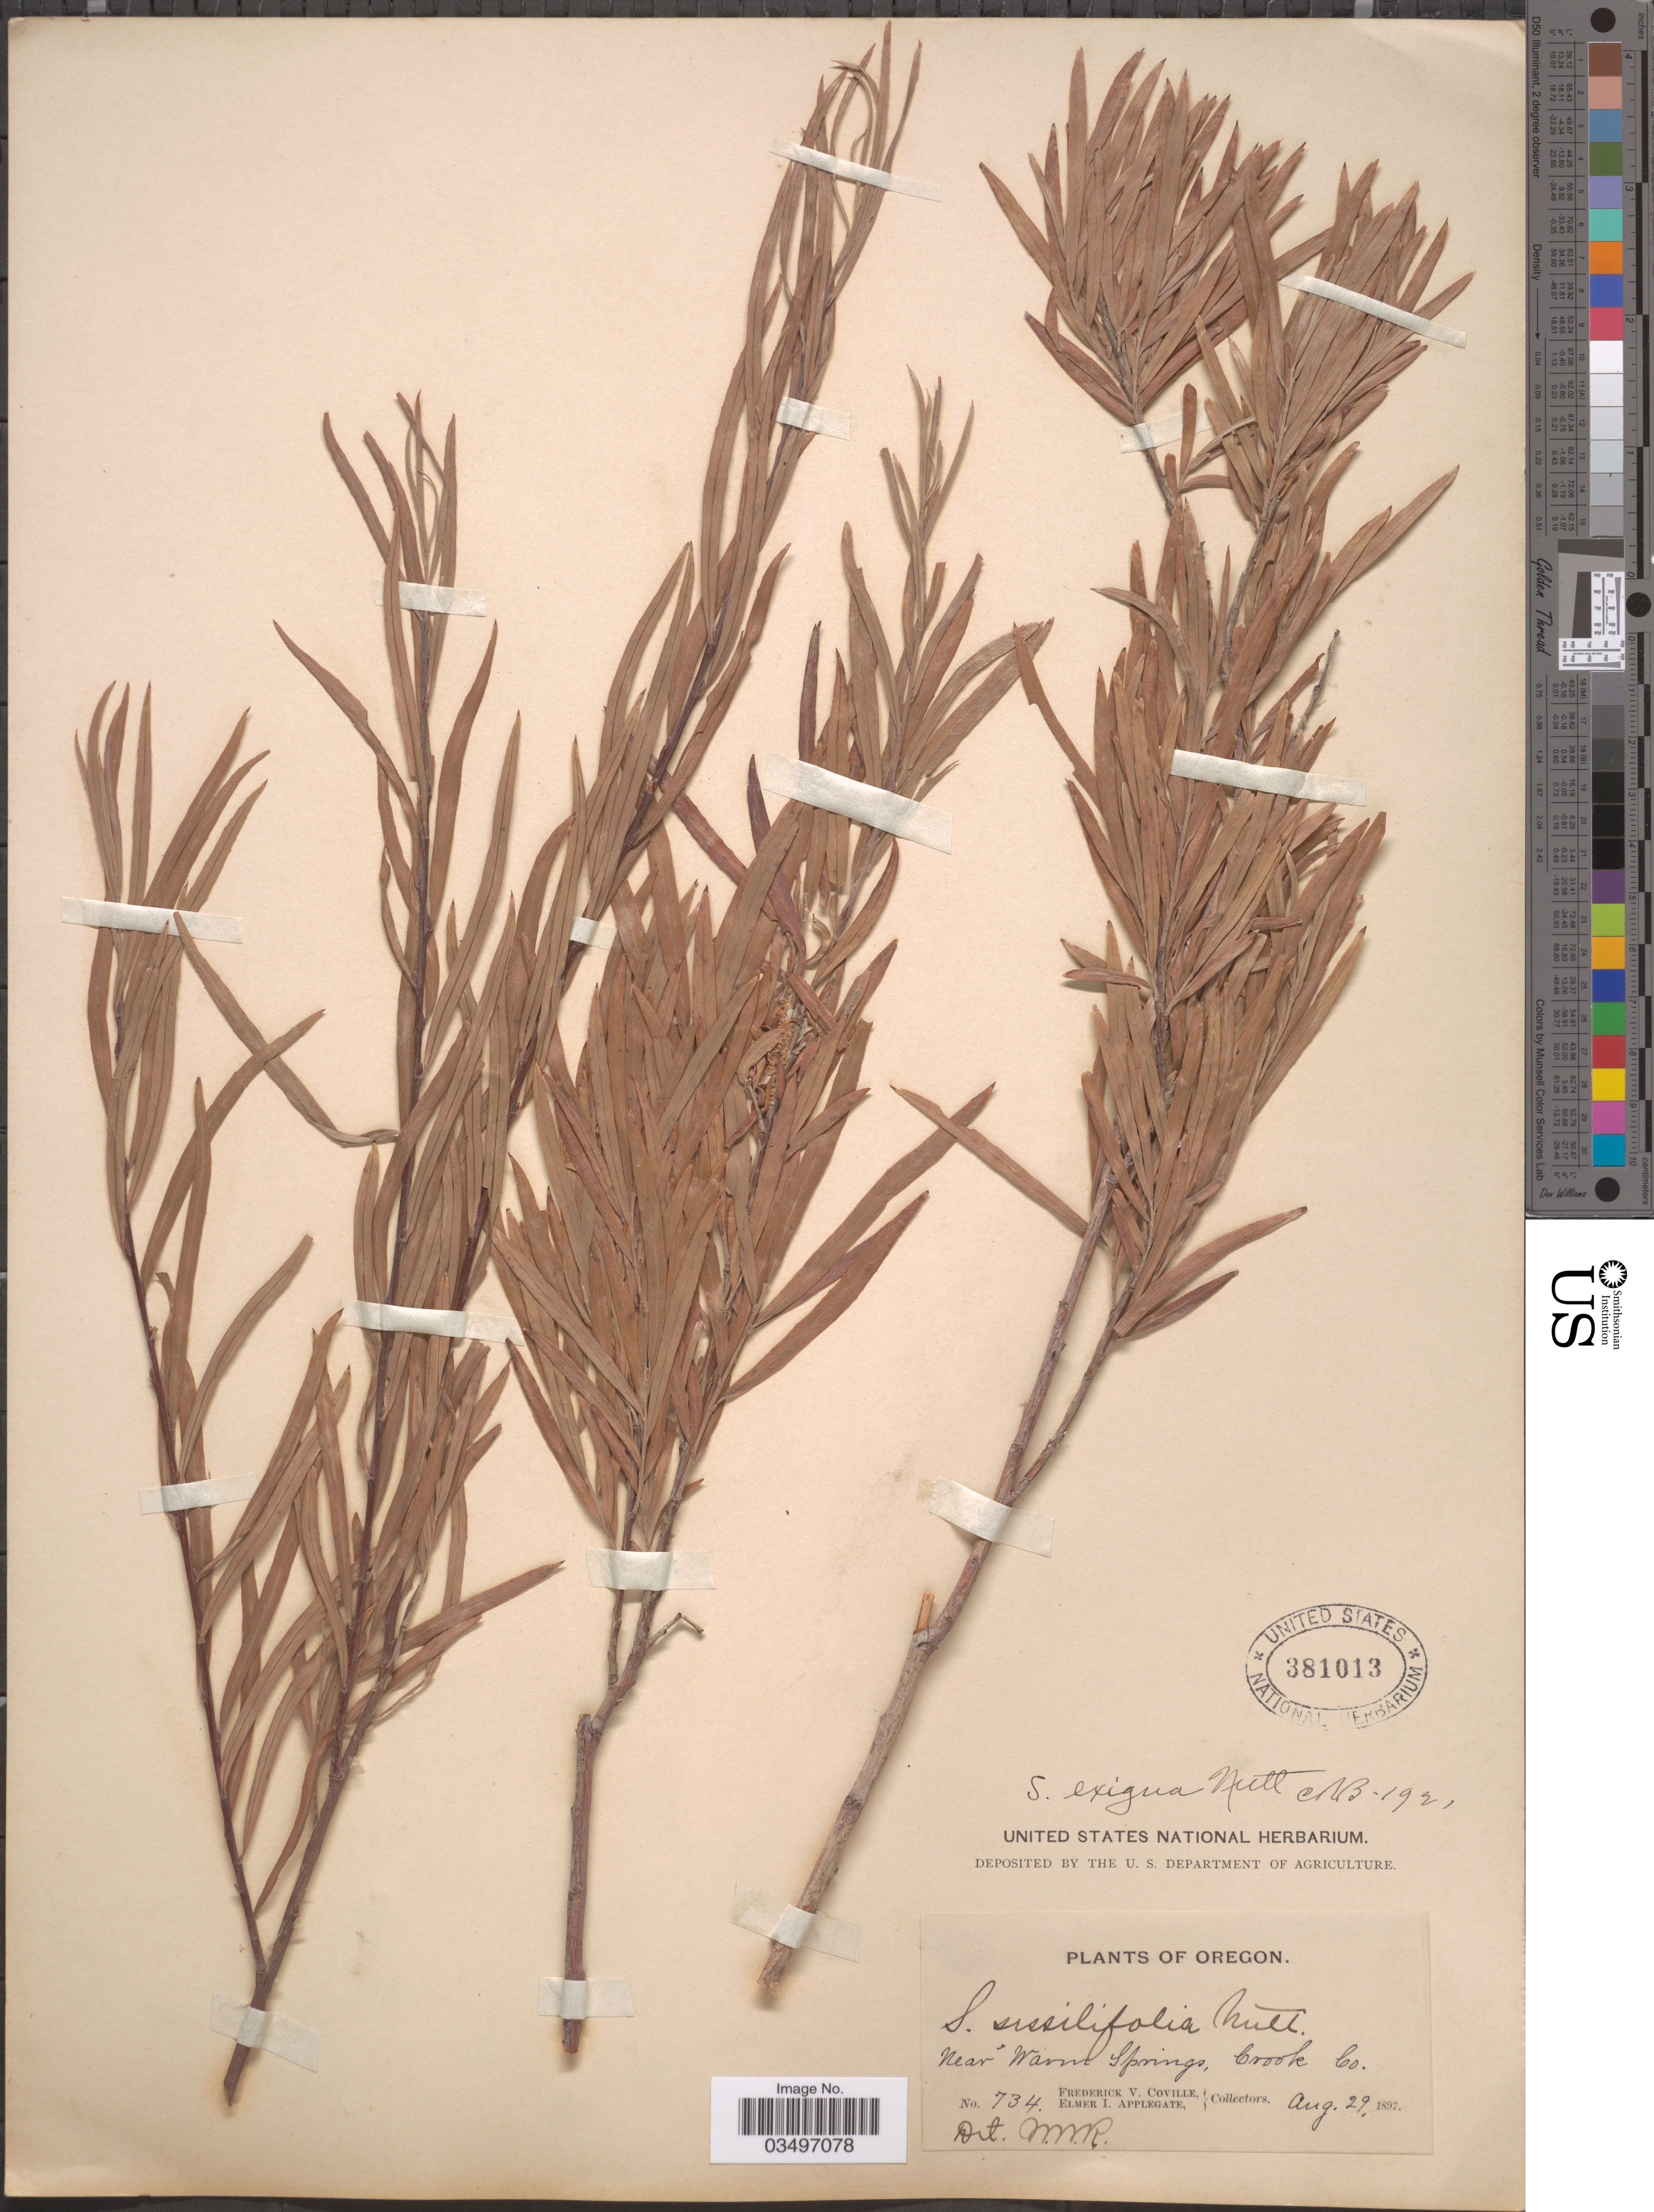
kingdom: Plantae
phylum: Tracheophyta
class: Magnoliopsida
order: Malpighiales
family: Salicaceae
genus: Salix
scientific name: Salix exigua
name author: Nutt.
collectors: F. V. Coville & E. I. Applegate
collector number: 734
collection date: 1897-08-29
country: United States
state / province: Oregon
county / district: Crook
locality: Near warm Springs, Crook Co.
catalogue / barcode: US 381013